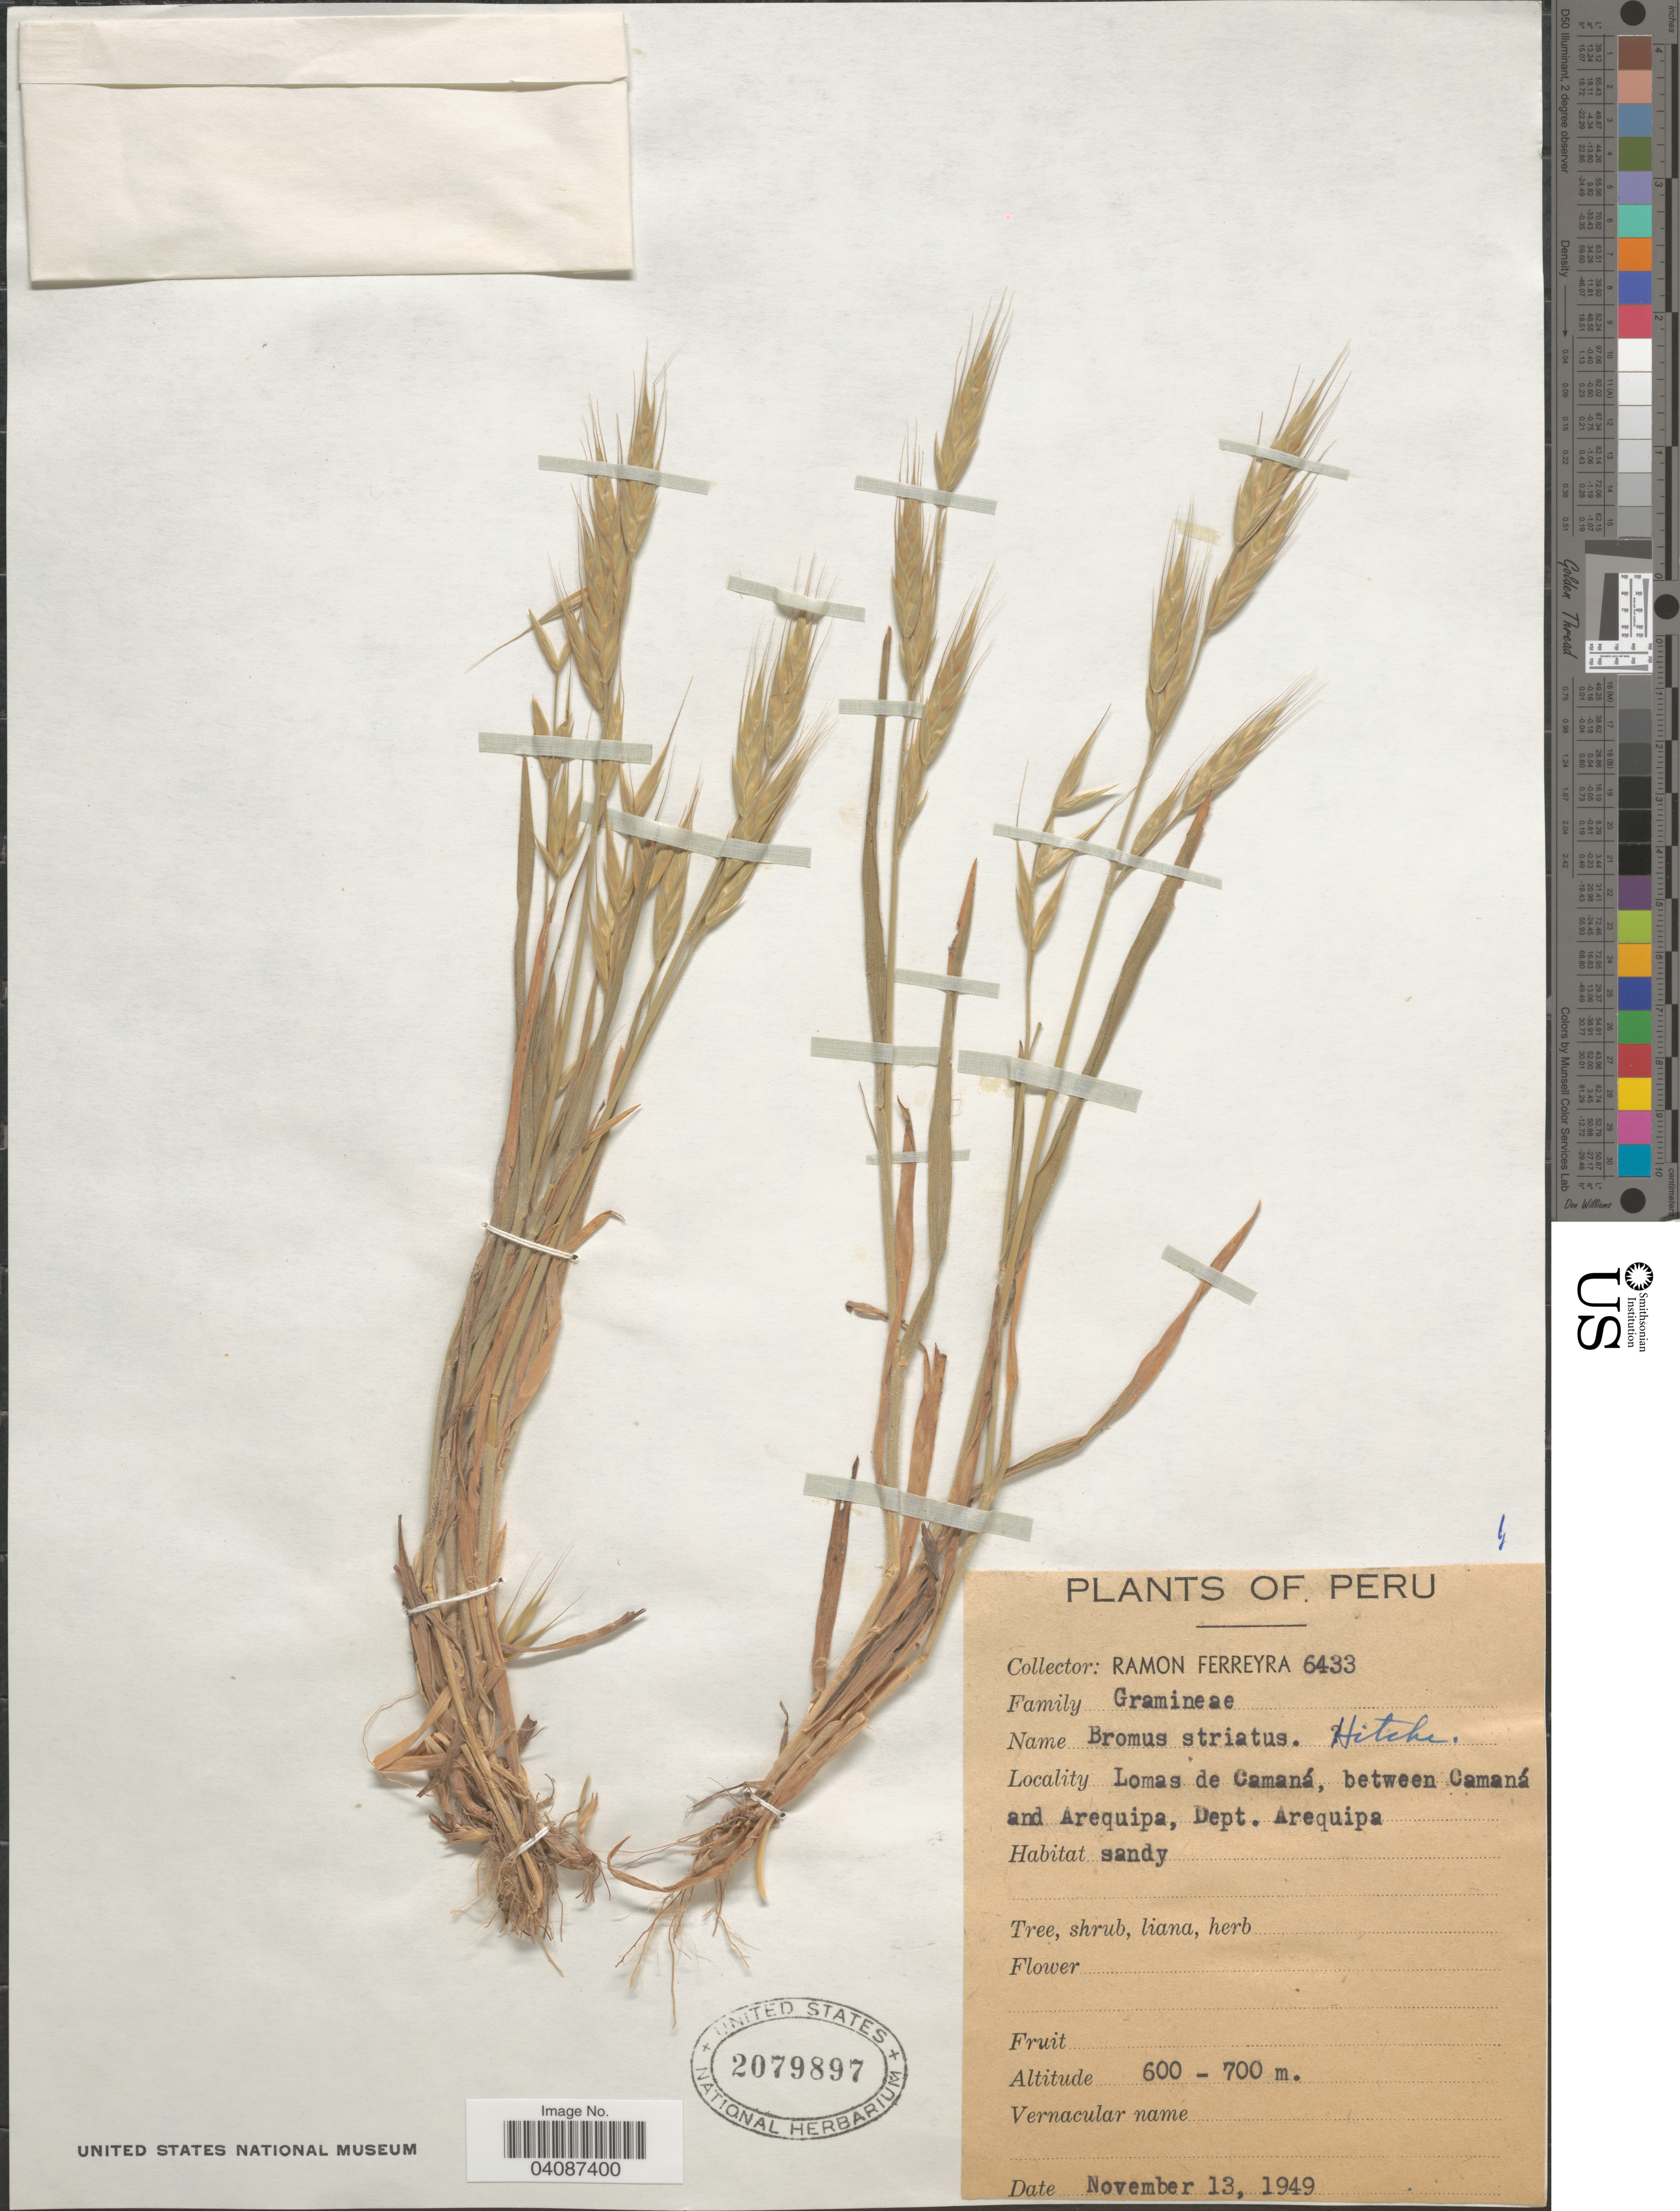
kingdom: Plantae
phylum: Tracheophyta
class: Liliopsida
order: Poales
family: Poaceae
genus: Bromus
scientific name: Bromus striatus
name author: Hitchc.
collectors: R. A. Ferreyra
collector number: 6433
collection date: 1949-11-13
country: Peru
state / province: Arequipa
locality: Lomas de Camaná, between Camaná and Arequipa, Dept. Arequipa.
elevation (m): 600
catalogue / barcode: US 2079897